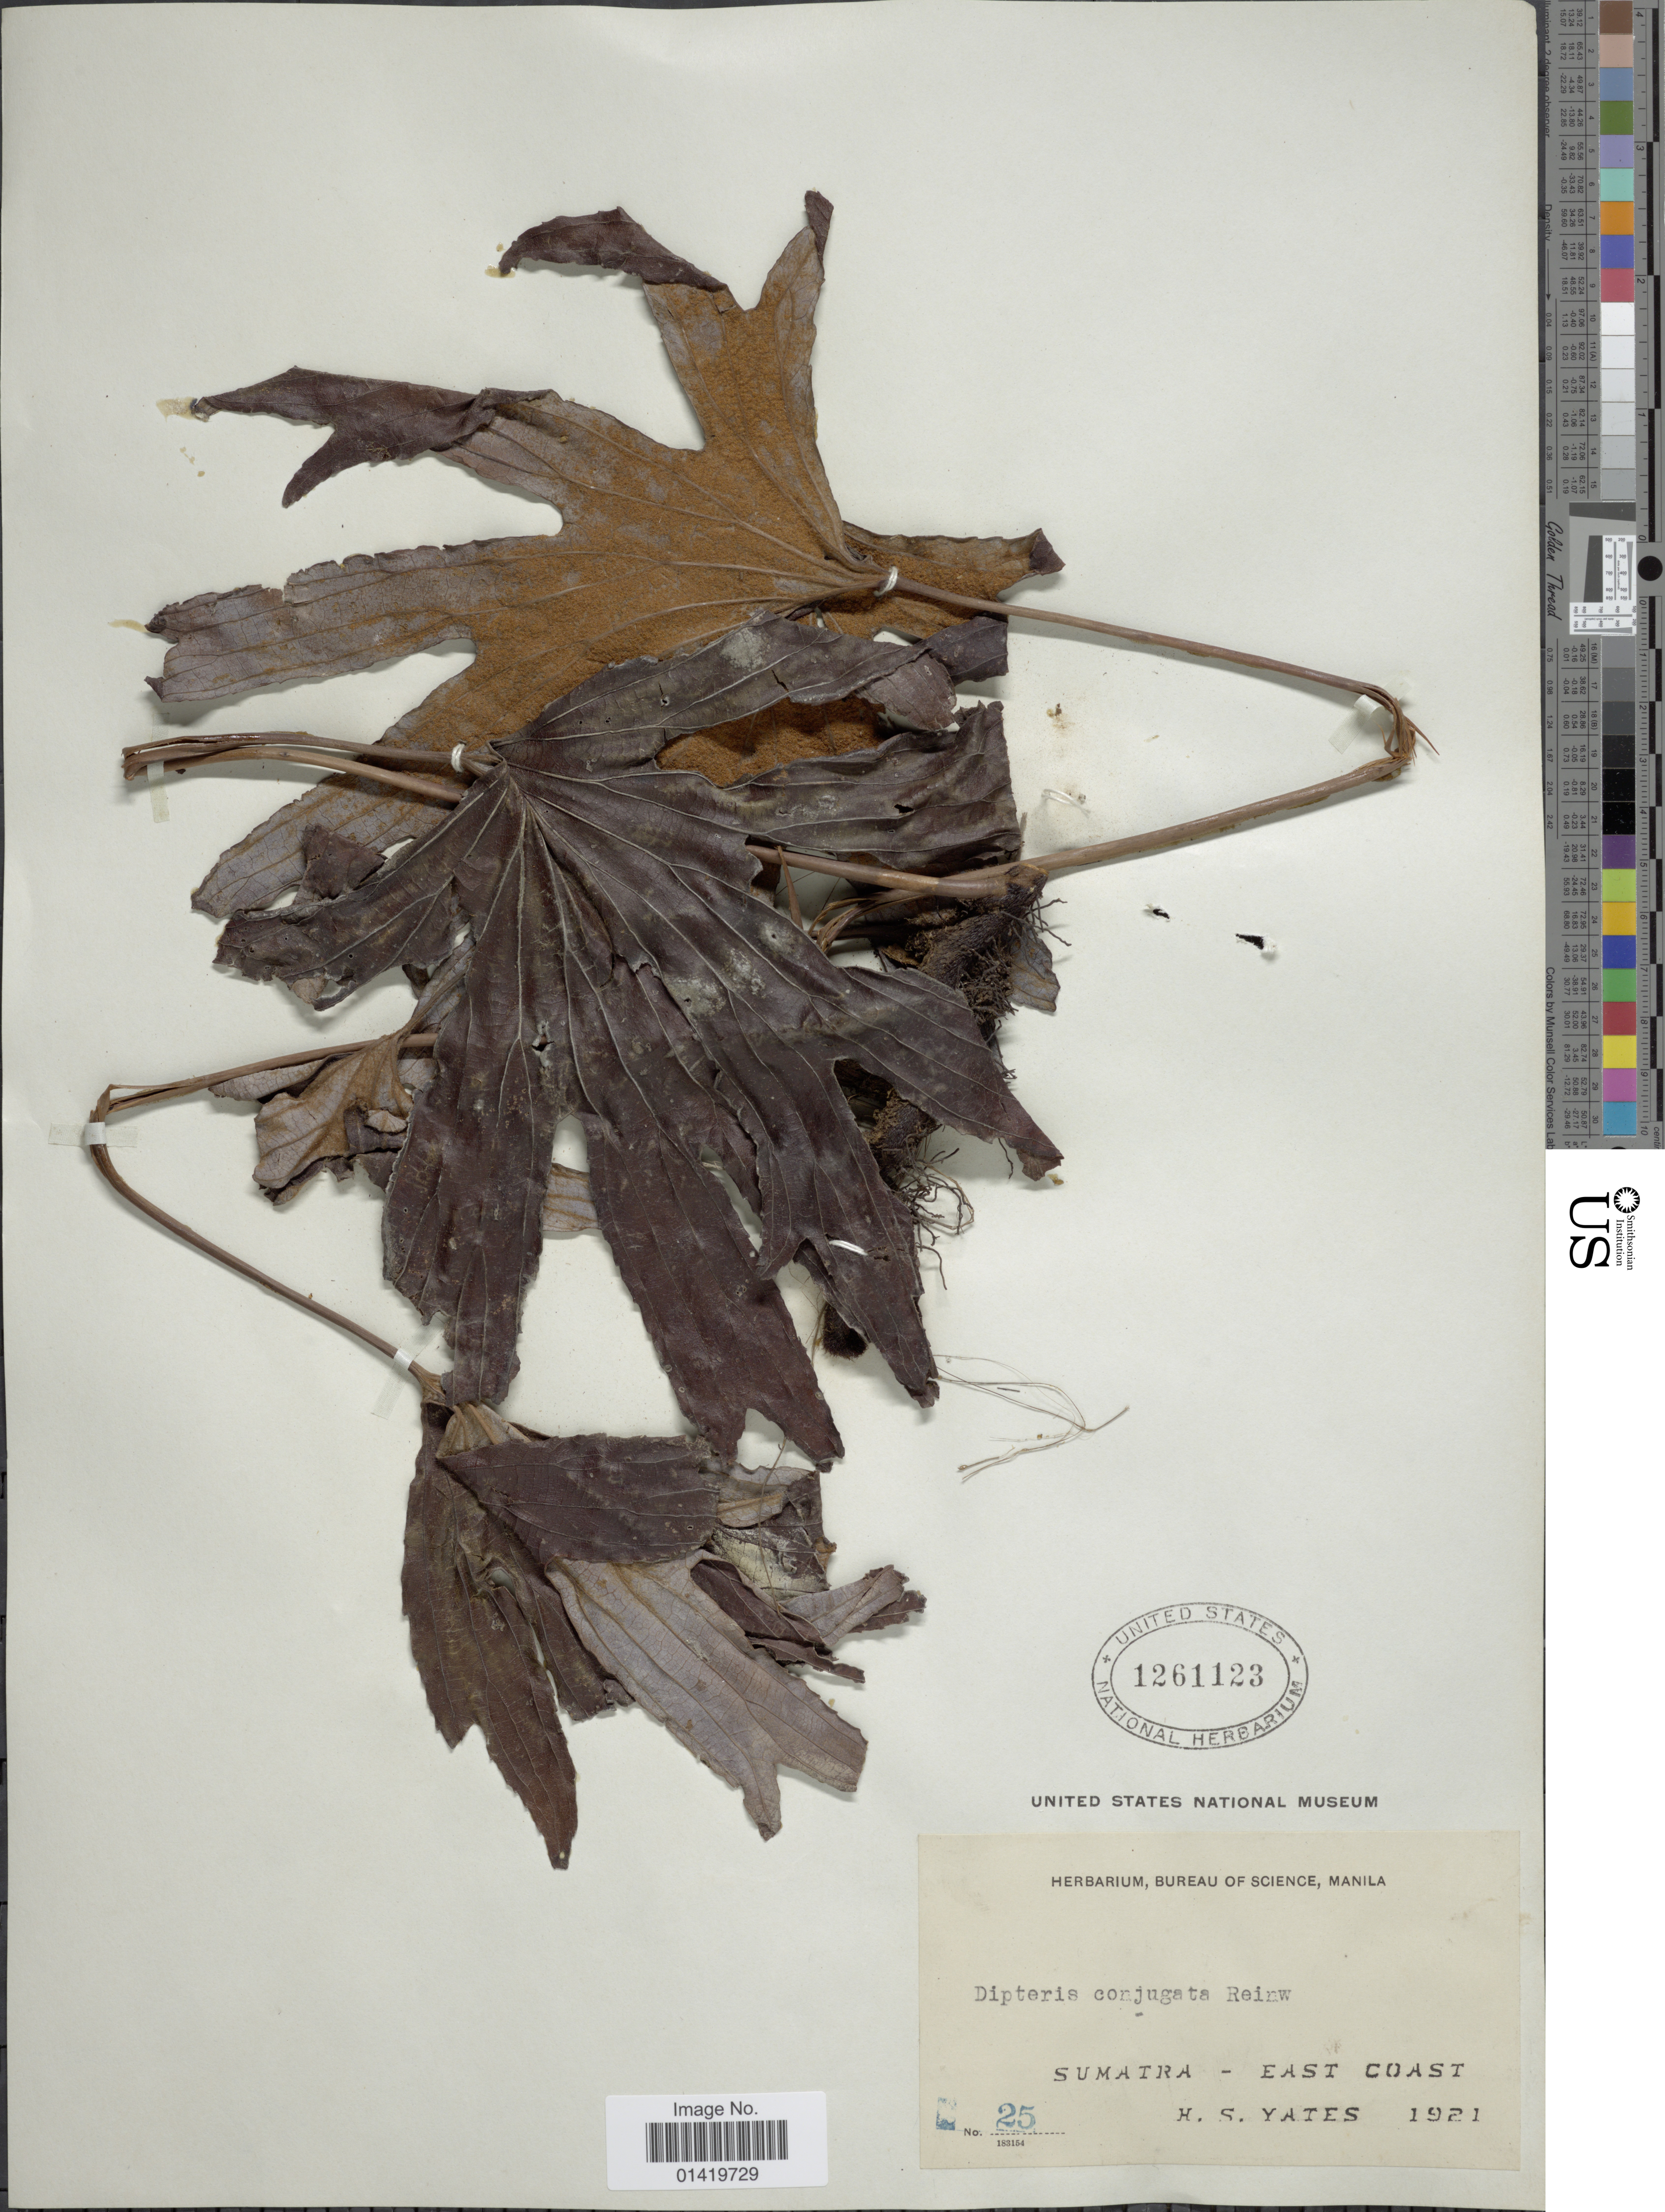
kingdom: Plantae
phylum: Tracheophyta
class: Polypodiopsida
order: Gleicheniales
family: Dipteridaceae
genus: Dipteris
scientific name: Dipteris conjugata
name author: Reinw.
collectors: H. S. Yates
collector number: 25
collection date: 1921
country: Indonesia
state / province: Sumatra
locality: Sumatra east Coast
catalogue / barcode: US 1261123